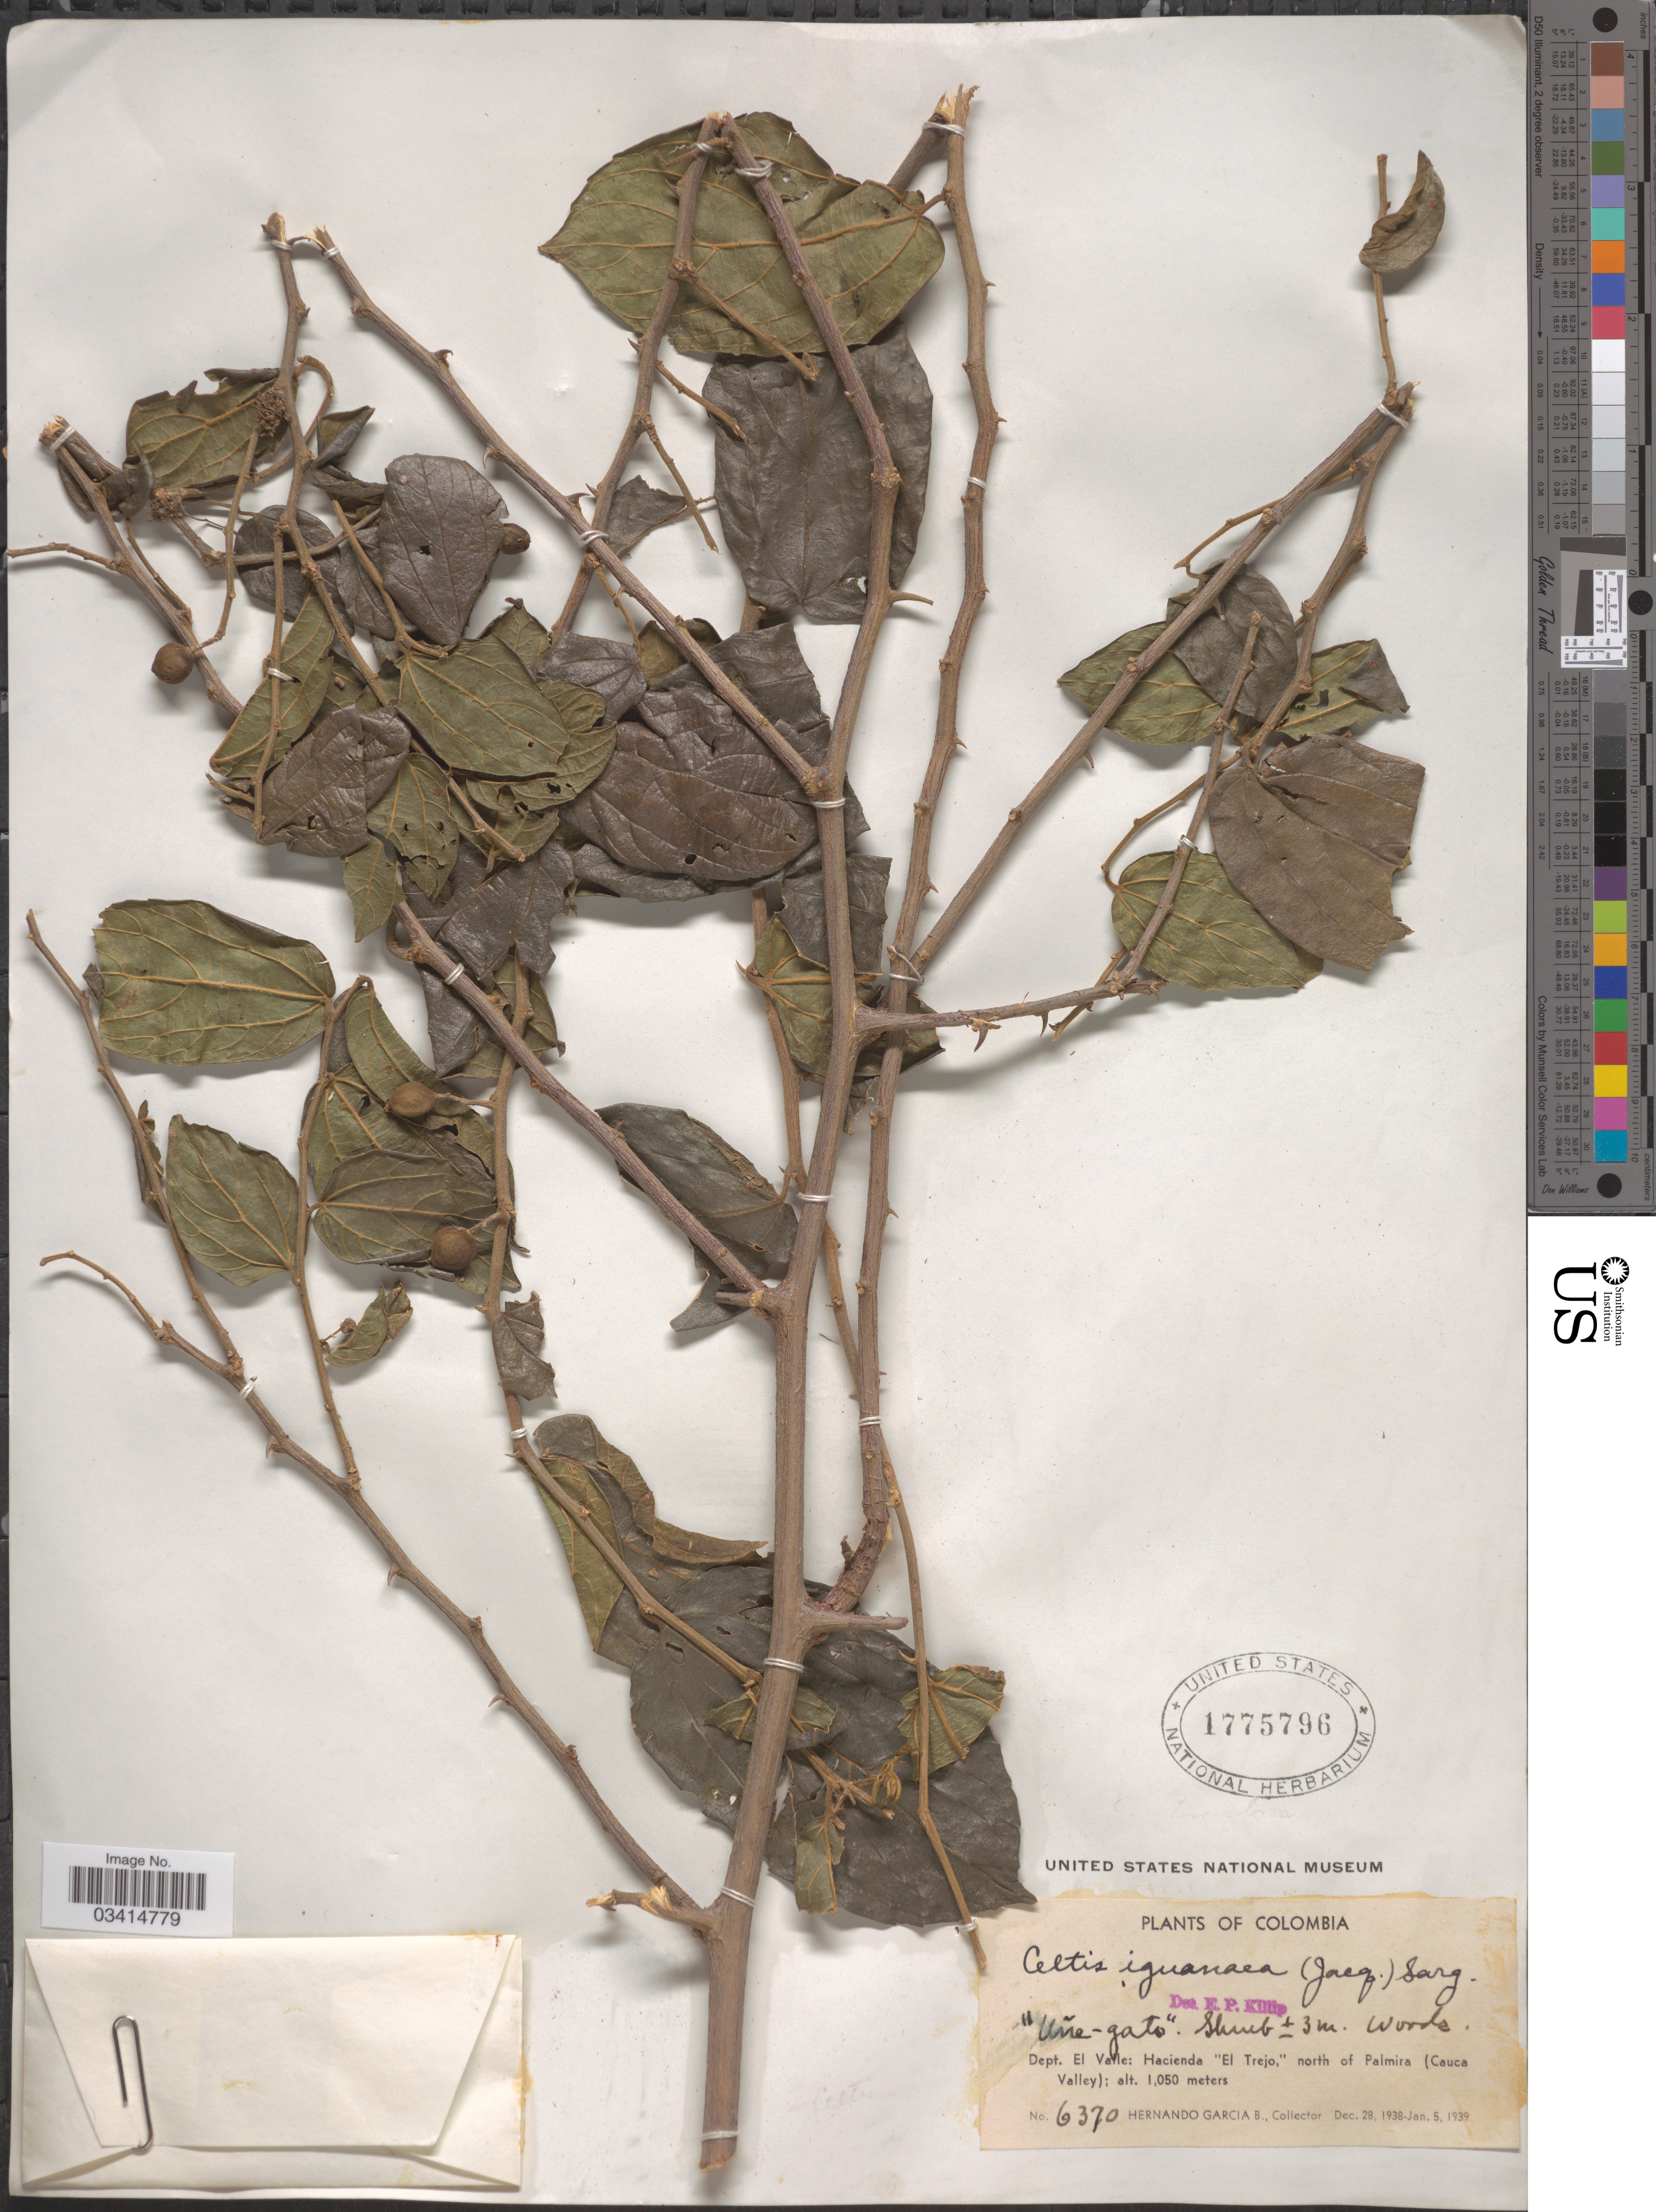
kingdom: Plantae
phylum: Tracheophyta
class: Magnoliopsida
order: Rosales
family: Cannabaceae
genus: Celtis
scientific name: Celtis iguanaea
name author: (Jacq.) Sarg.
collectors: H. García Barriga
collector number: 6370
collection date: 1938-12-28/1939-01-05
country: Colombia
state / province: Valle del Cauca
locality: Dept. El Valle: Hacienda "El Trejo", north of Palmira (Cauca Valley).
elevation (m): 1050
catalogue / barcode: US 1775796